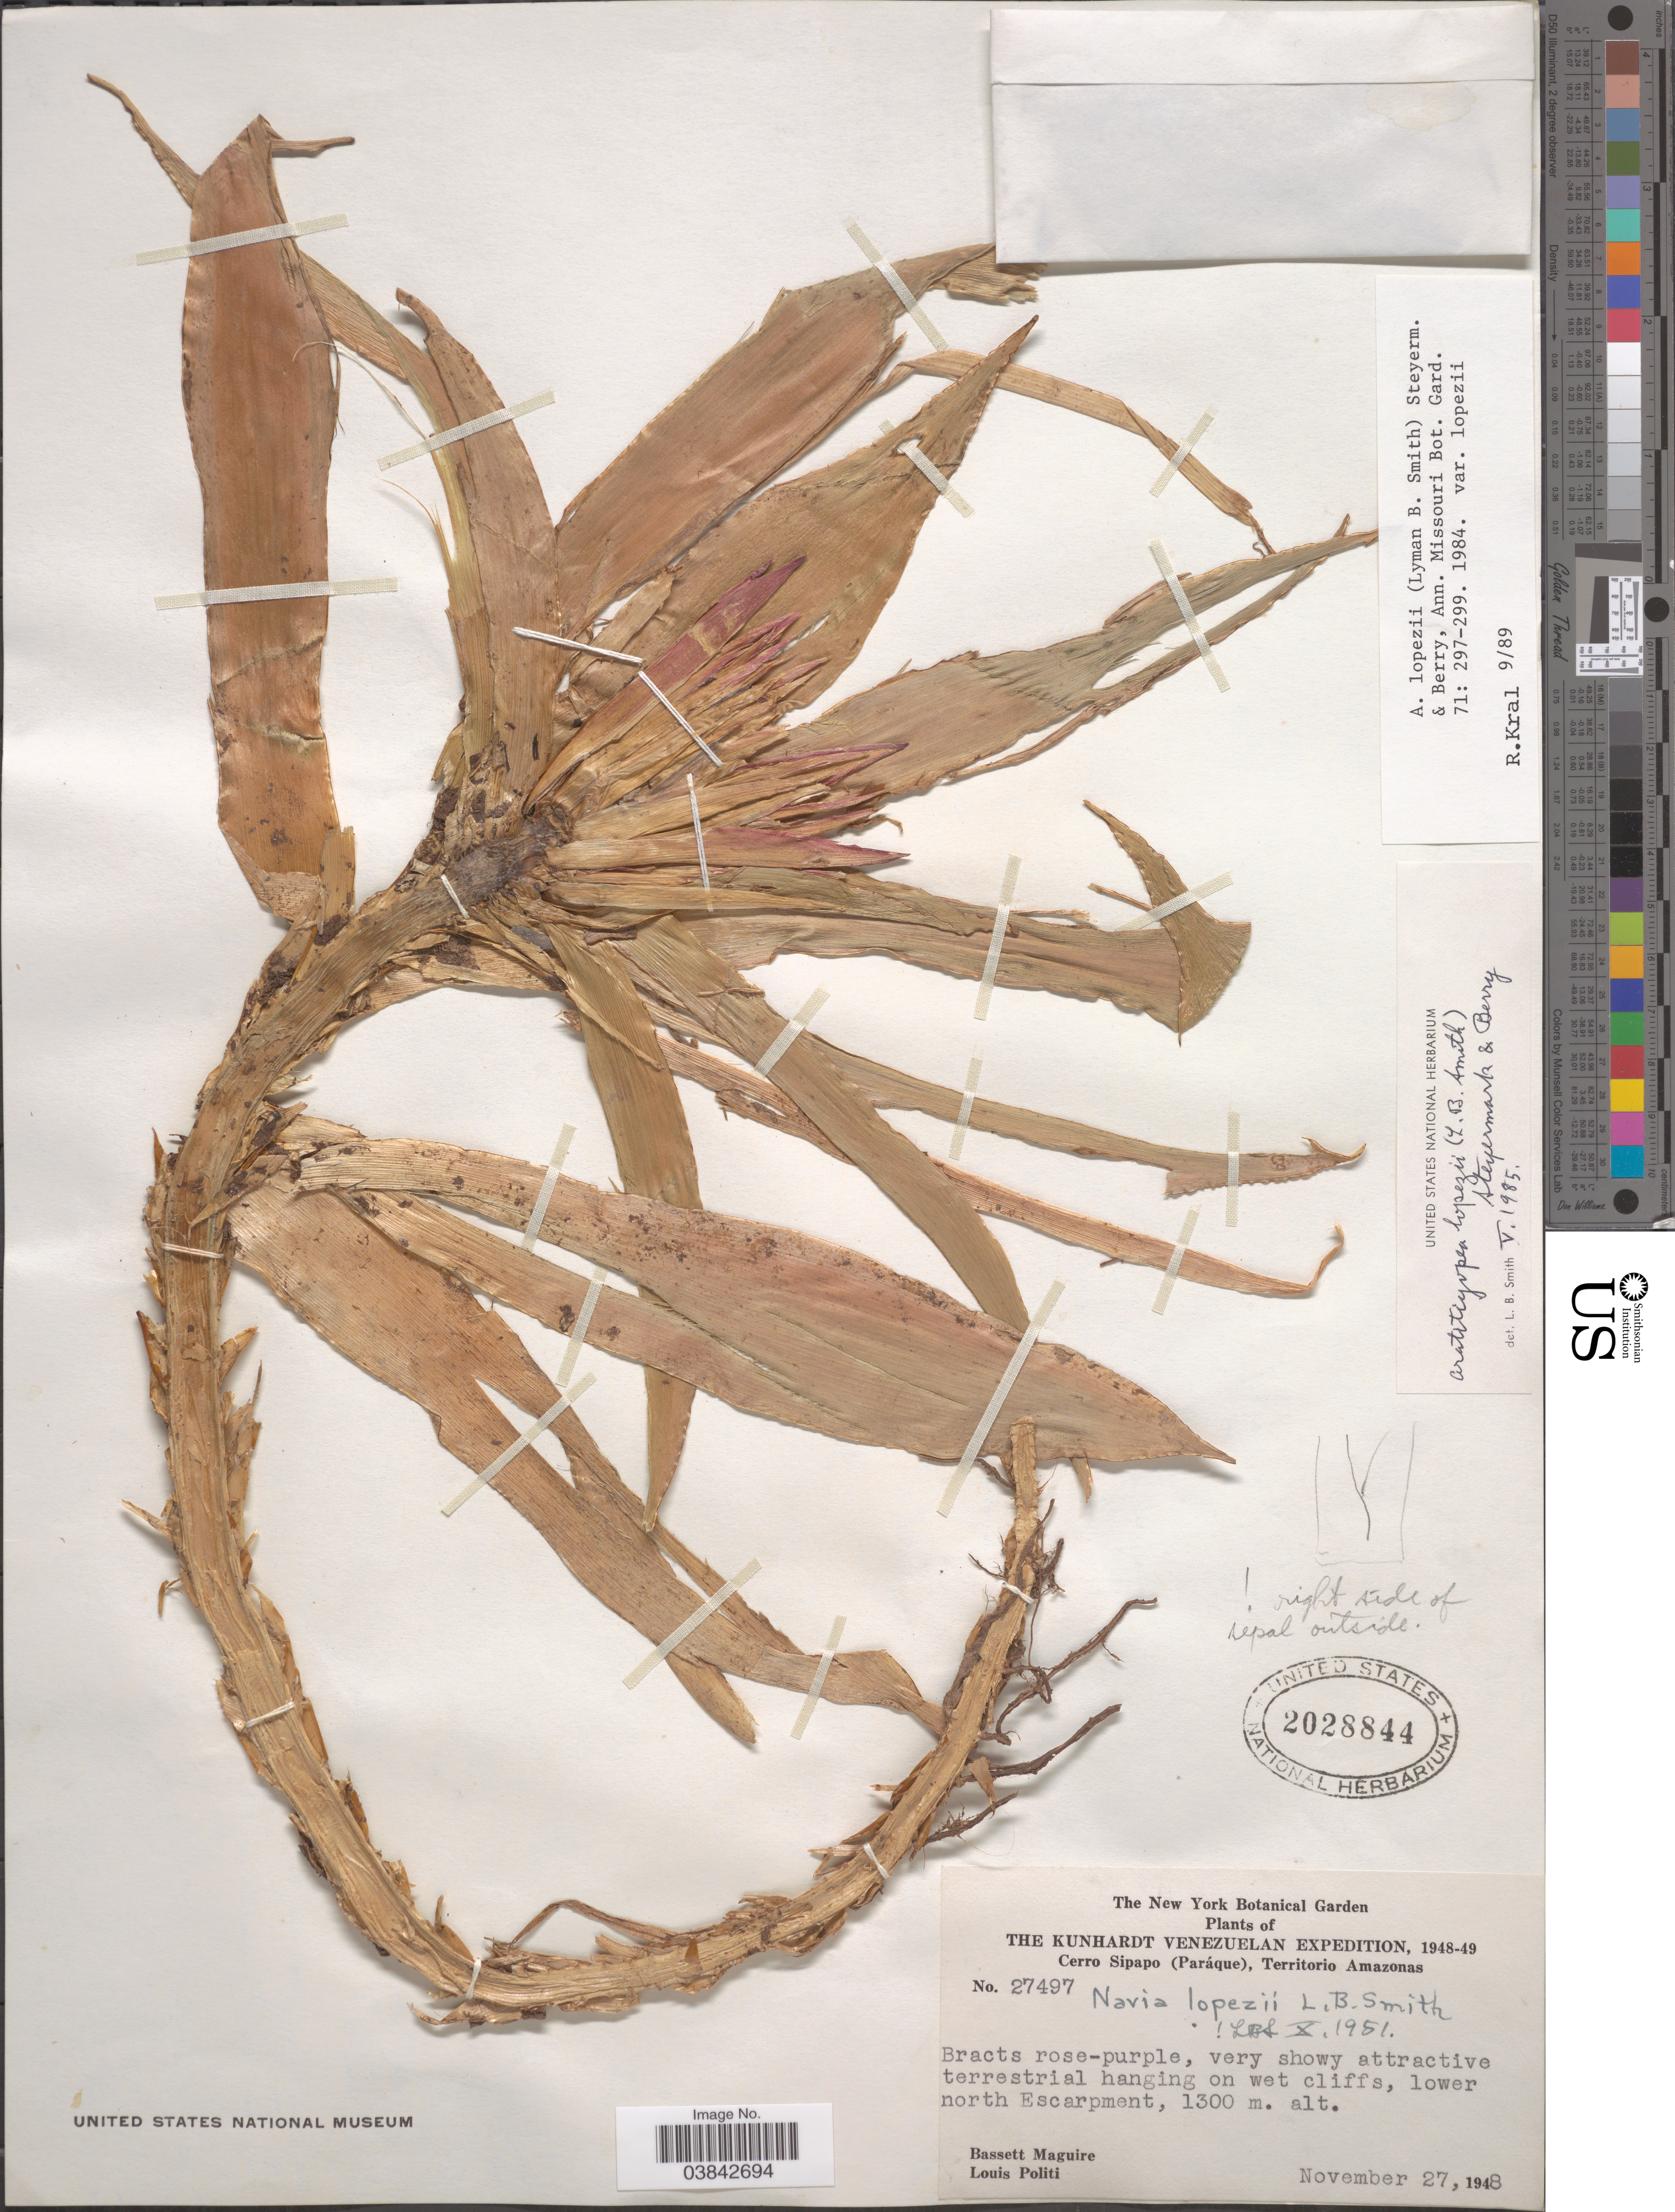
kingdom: Plantae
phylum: Tracheophyta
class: Liliopsida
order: Poales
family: Xyridaceae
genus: Aratitiyopea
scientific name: Aratitiyopea lopezii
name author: (L.B. Sm.) Steyerm. & P.E. Berry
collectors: B. Maguire & L. Politi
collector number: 27497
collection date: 1948-11-27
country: Venezuela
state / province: Amazonas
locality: Cerro Sipapo (Paráque), lower north Escarpment.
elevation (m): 1300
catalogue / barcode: US 2028844